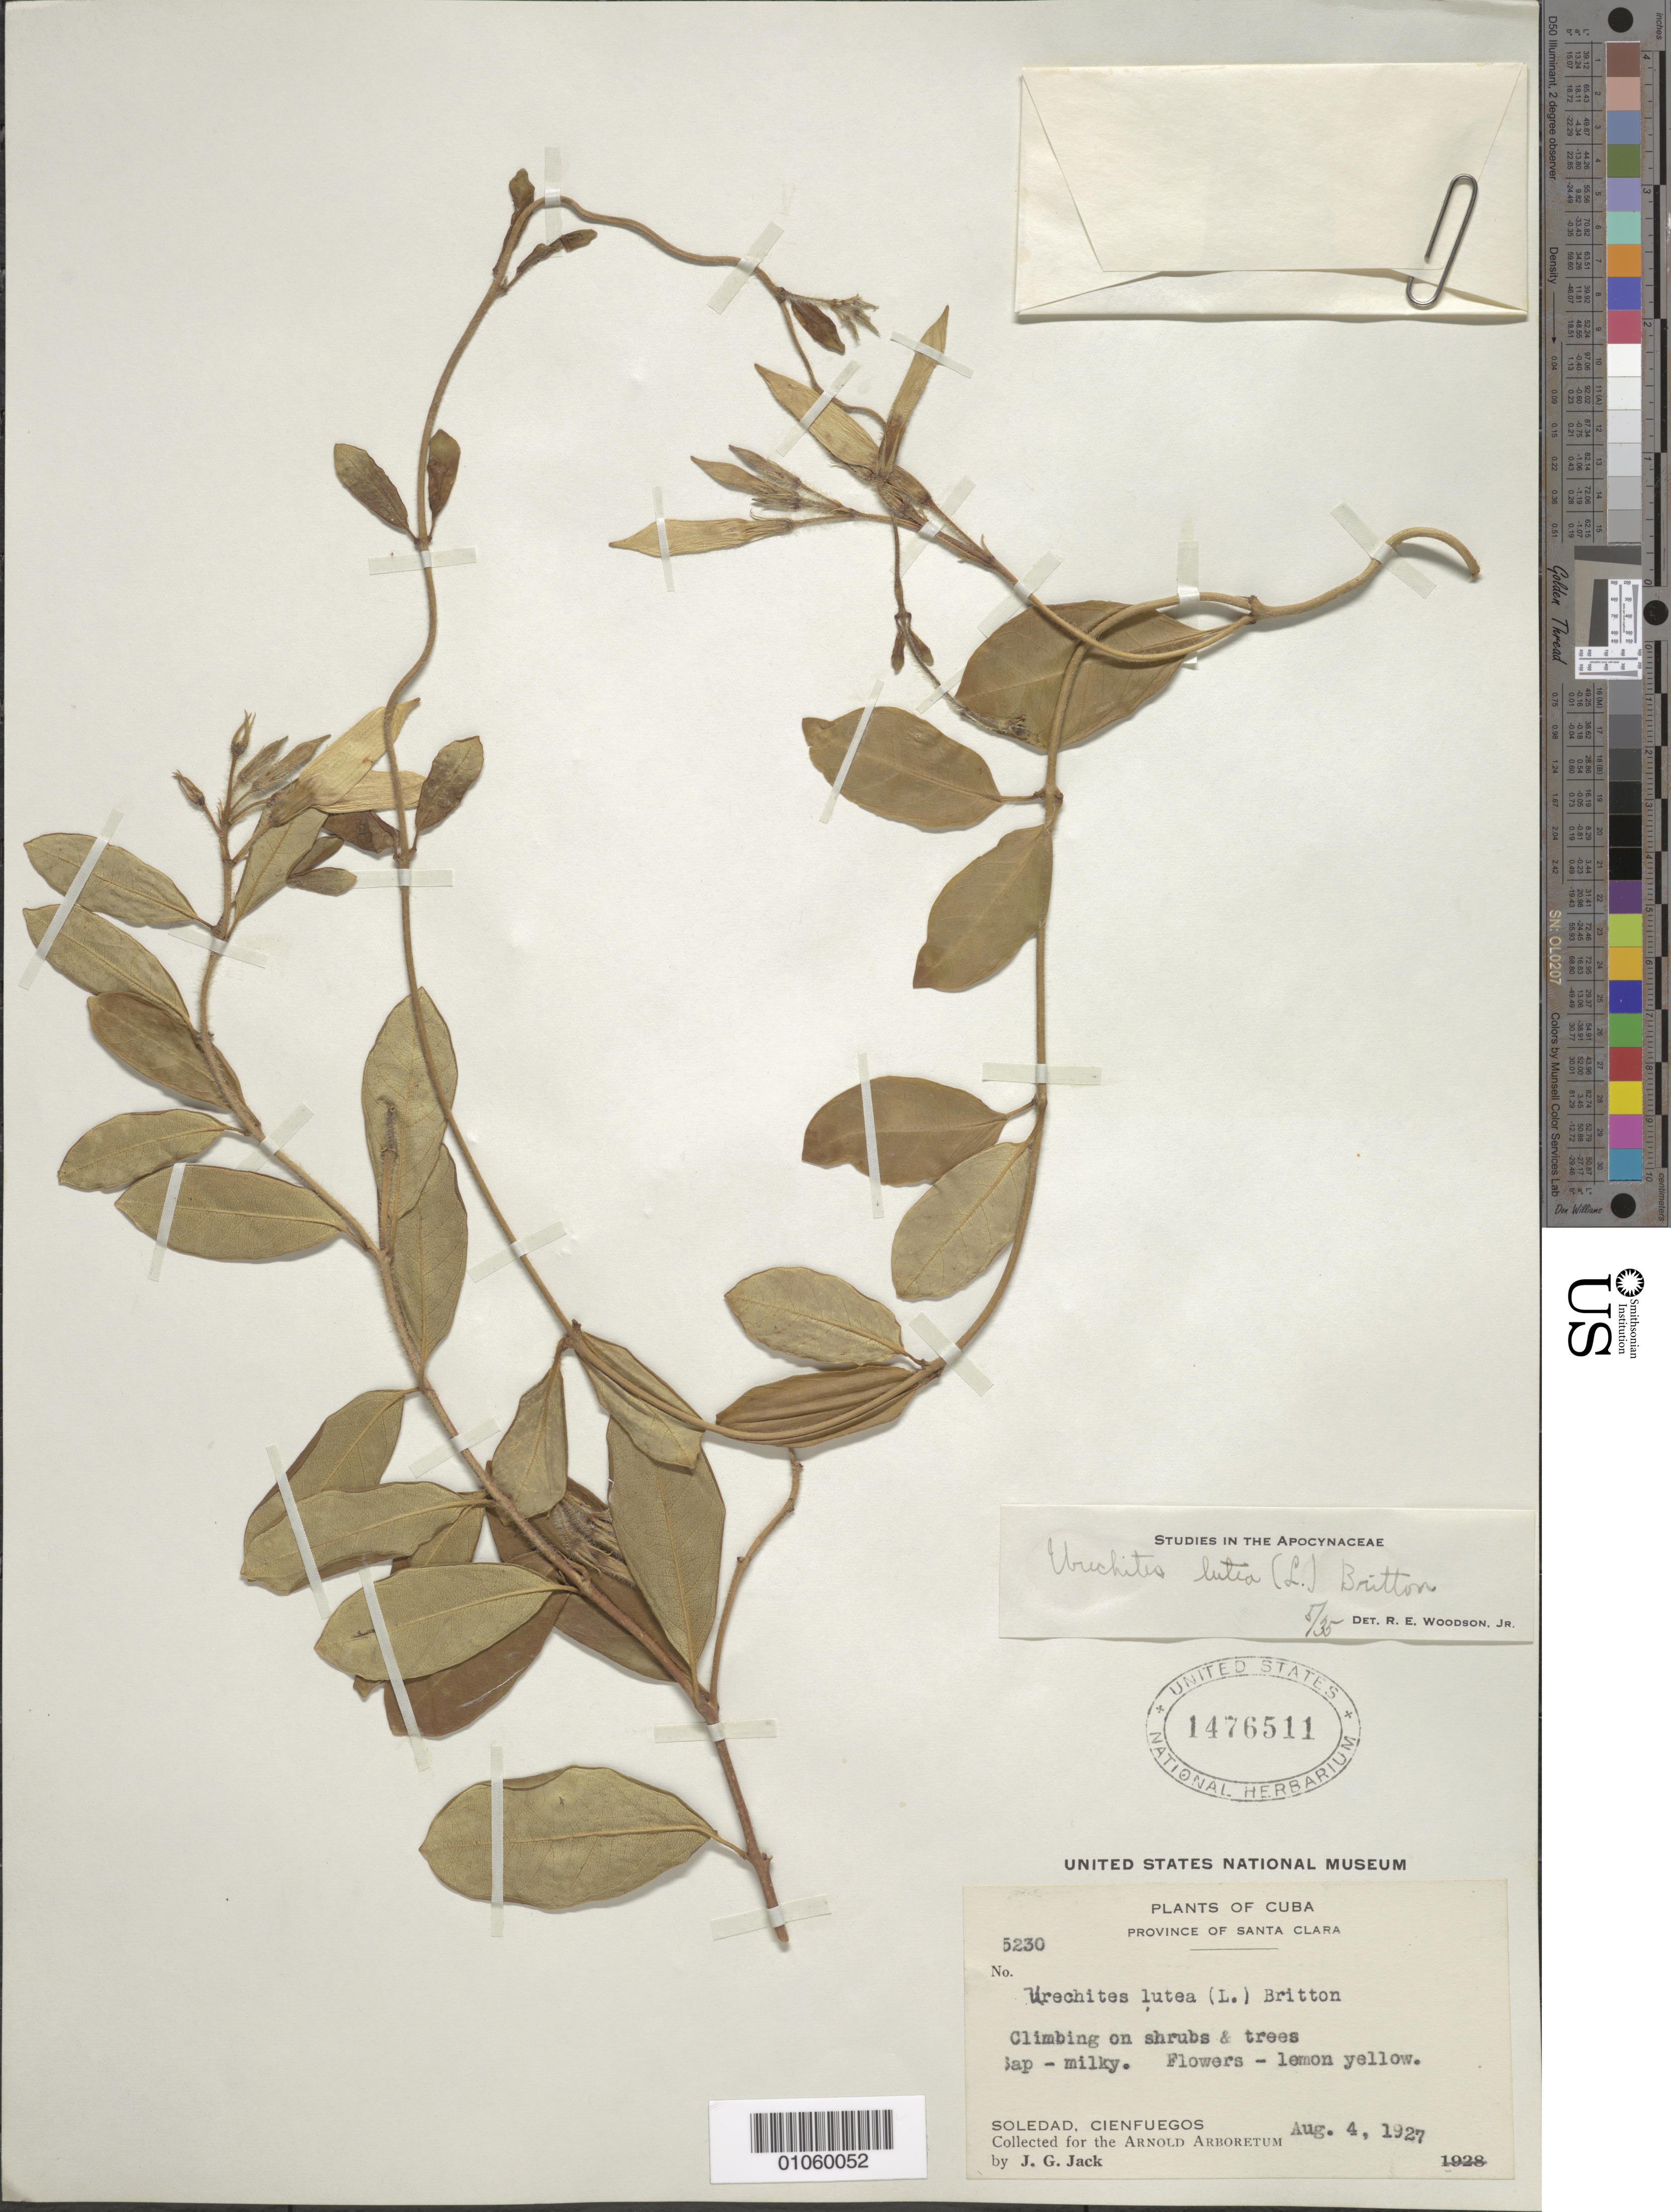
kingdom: Plantae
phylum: Tracheophyta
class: Magnoliopsida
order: Gentianales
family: Apocynaceae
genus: Urechites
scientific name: Urechites lutea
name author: (L.) Britton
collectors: J. G. Jack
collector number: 5230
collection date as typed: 04 Aug 1927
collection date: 1927-08-04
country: Cuba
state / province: Cienfuegos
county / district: Santa Clara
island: Cuba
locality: Soledad, Cienfuegos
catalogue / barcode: US 1476511